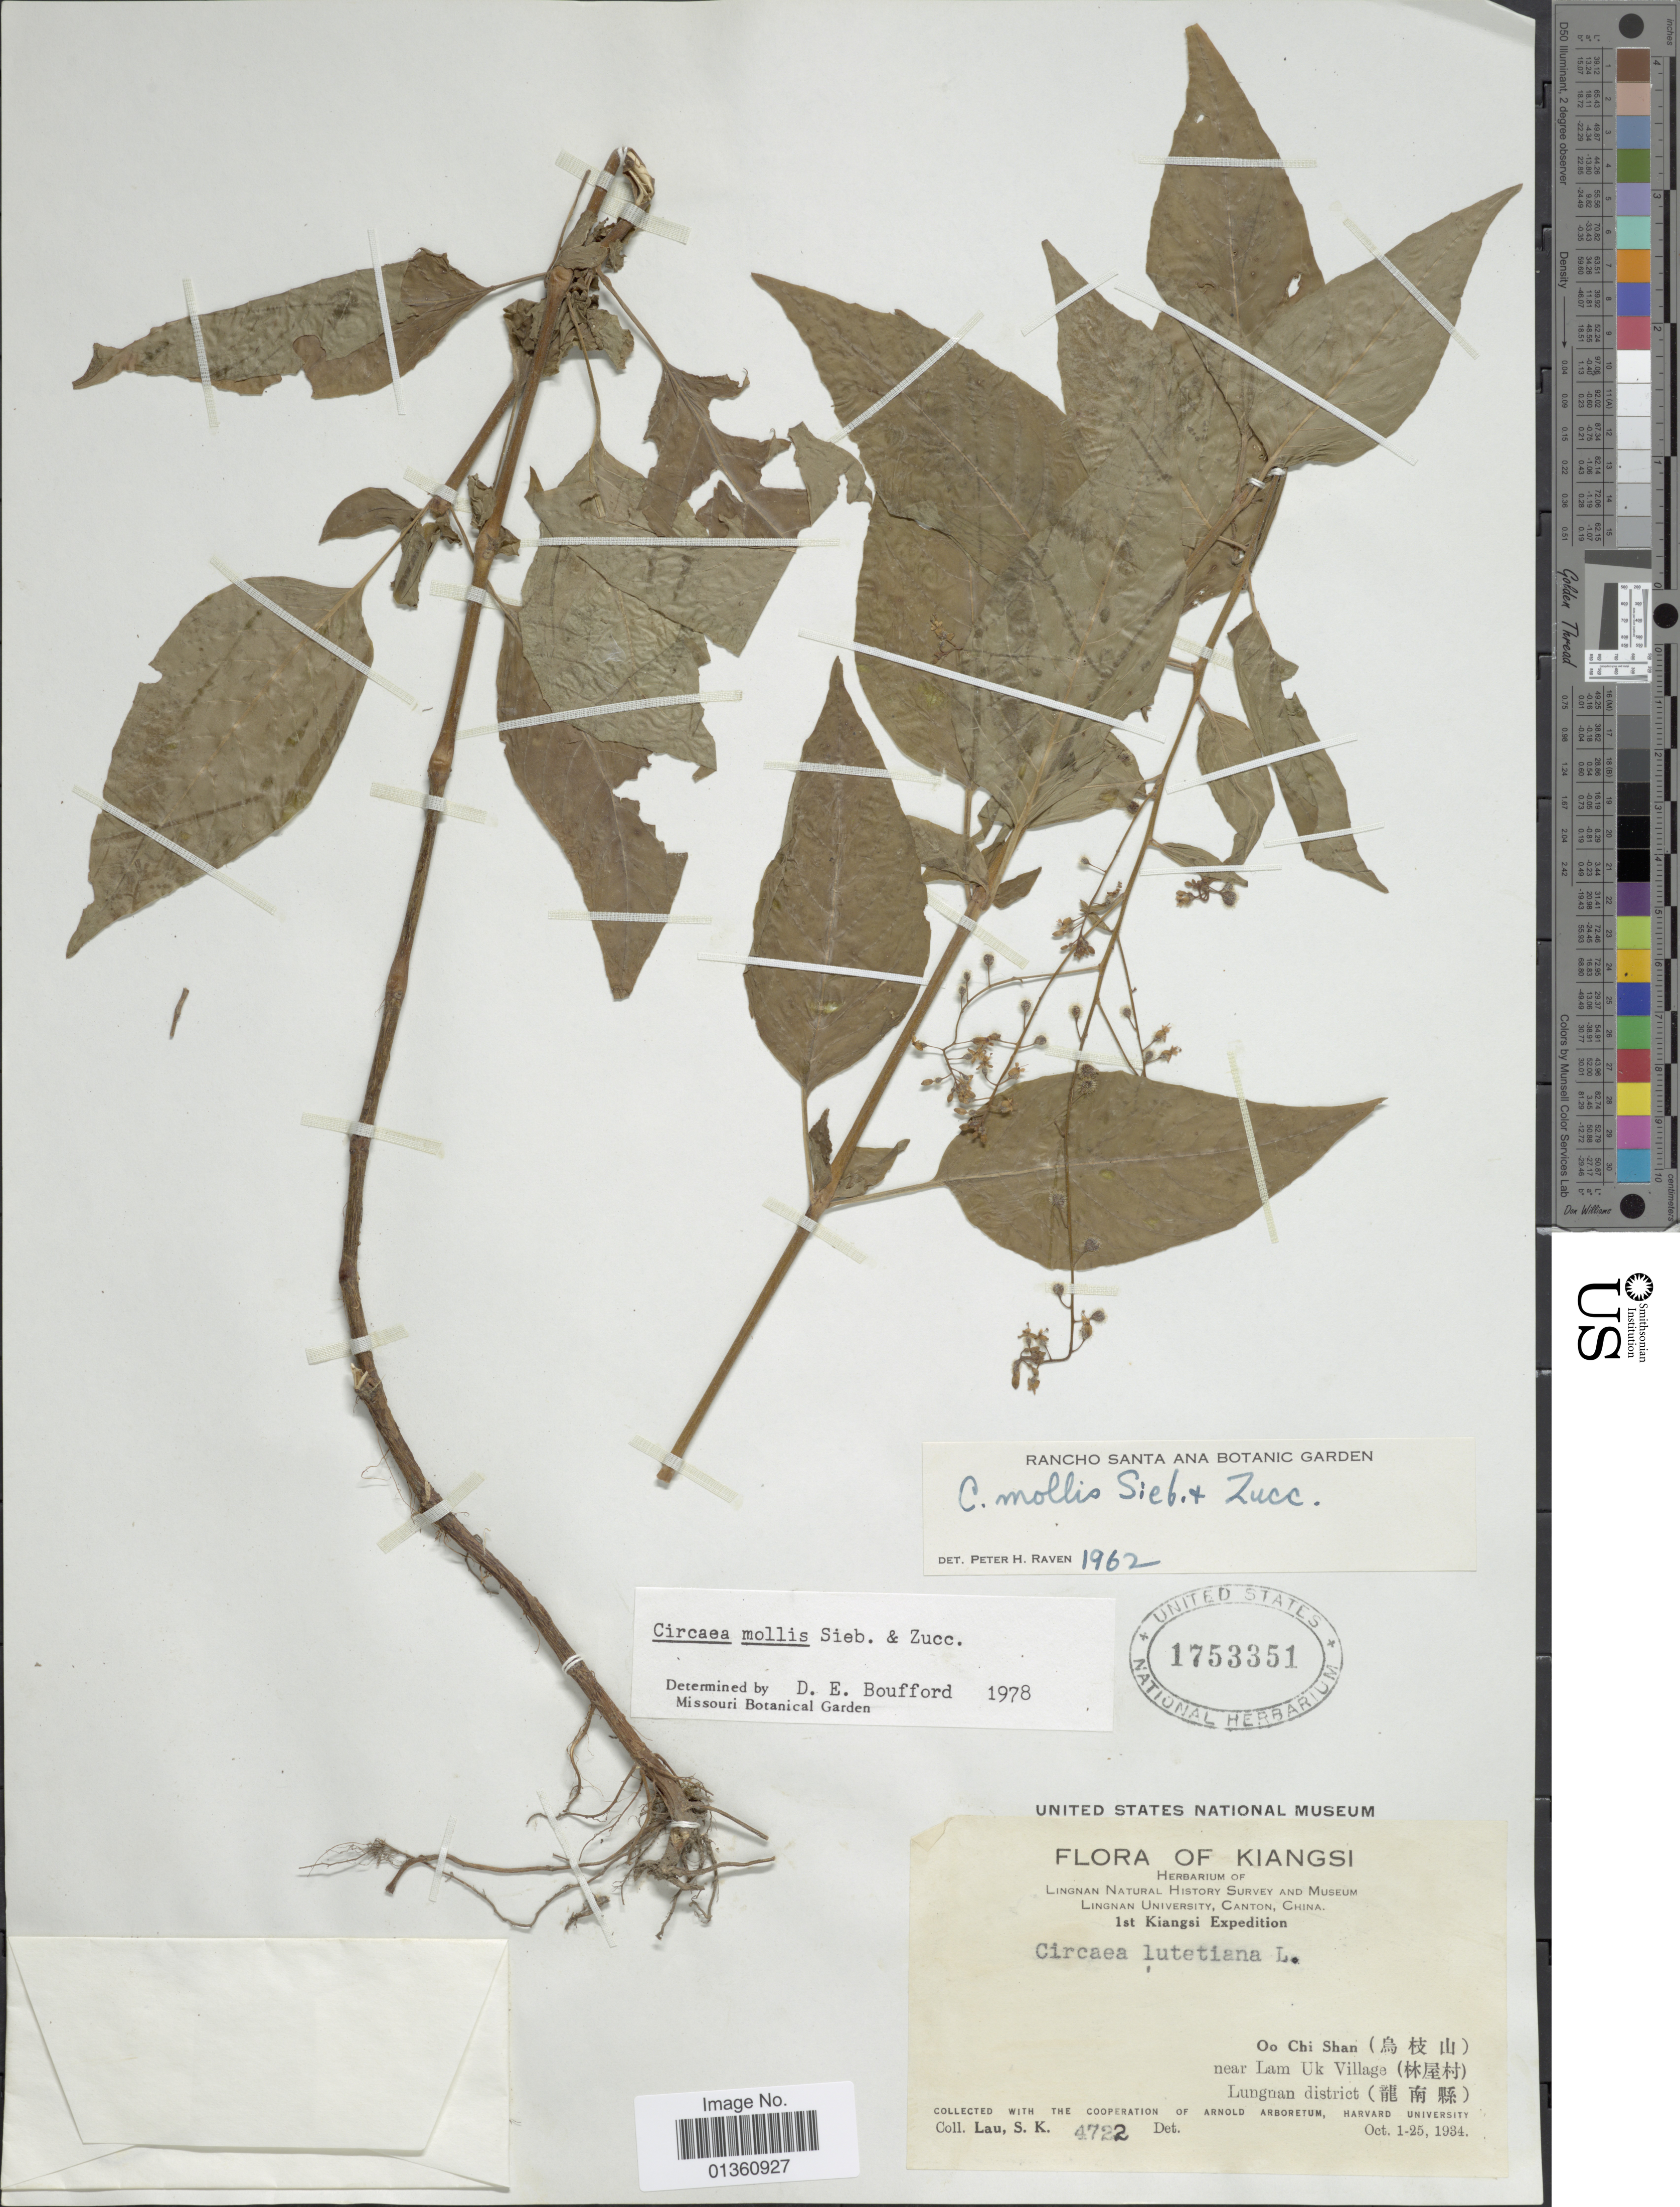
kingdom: Plantae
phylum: Tracheophyta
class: Magnoliopsida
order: Myrtales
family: Onagraceae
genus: Circaea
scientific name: Circaea mollis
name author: Siebold & Zucc.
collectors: S. K. Lau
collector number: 4722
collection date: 1934-10-01/1934-10-25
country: China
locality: Kiangsi. Oo Chi Shan (X) near Lam Uk Village (X) Lungnan district (X)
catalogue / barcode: US 1753351